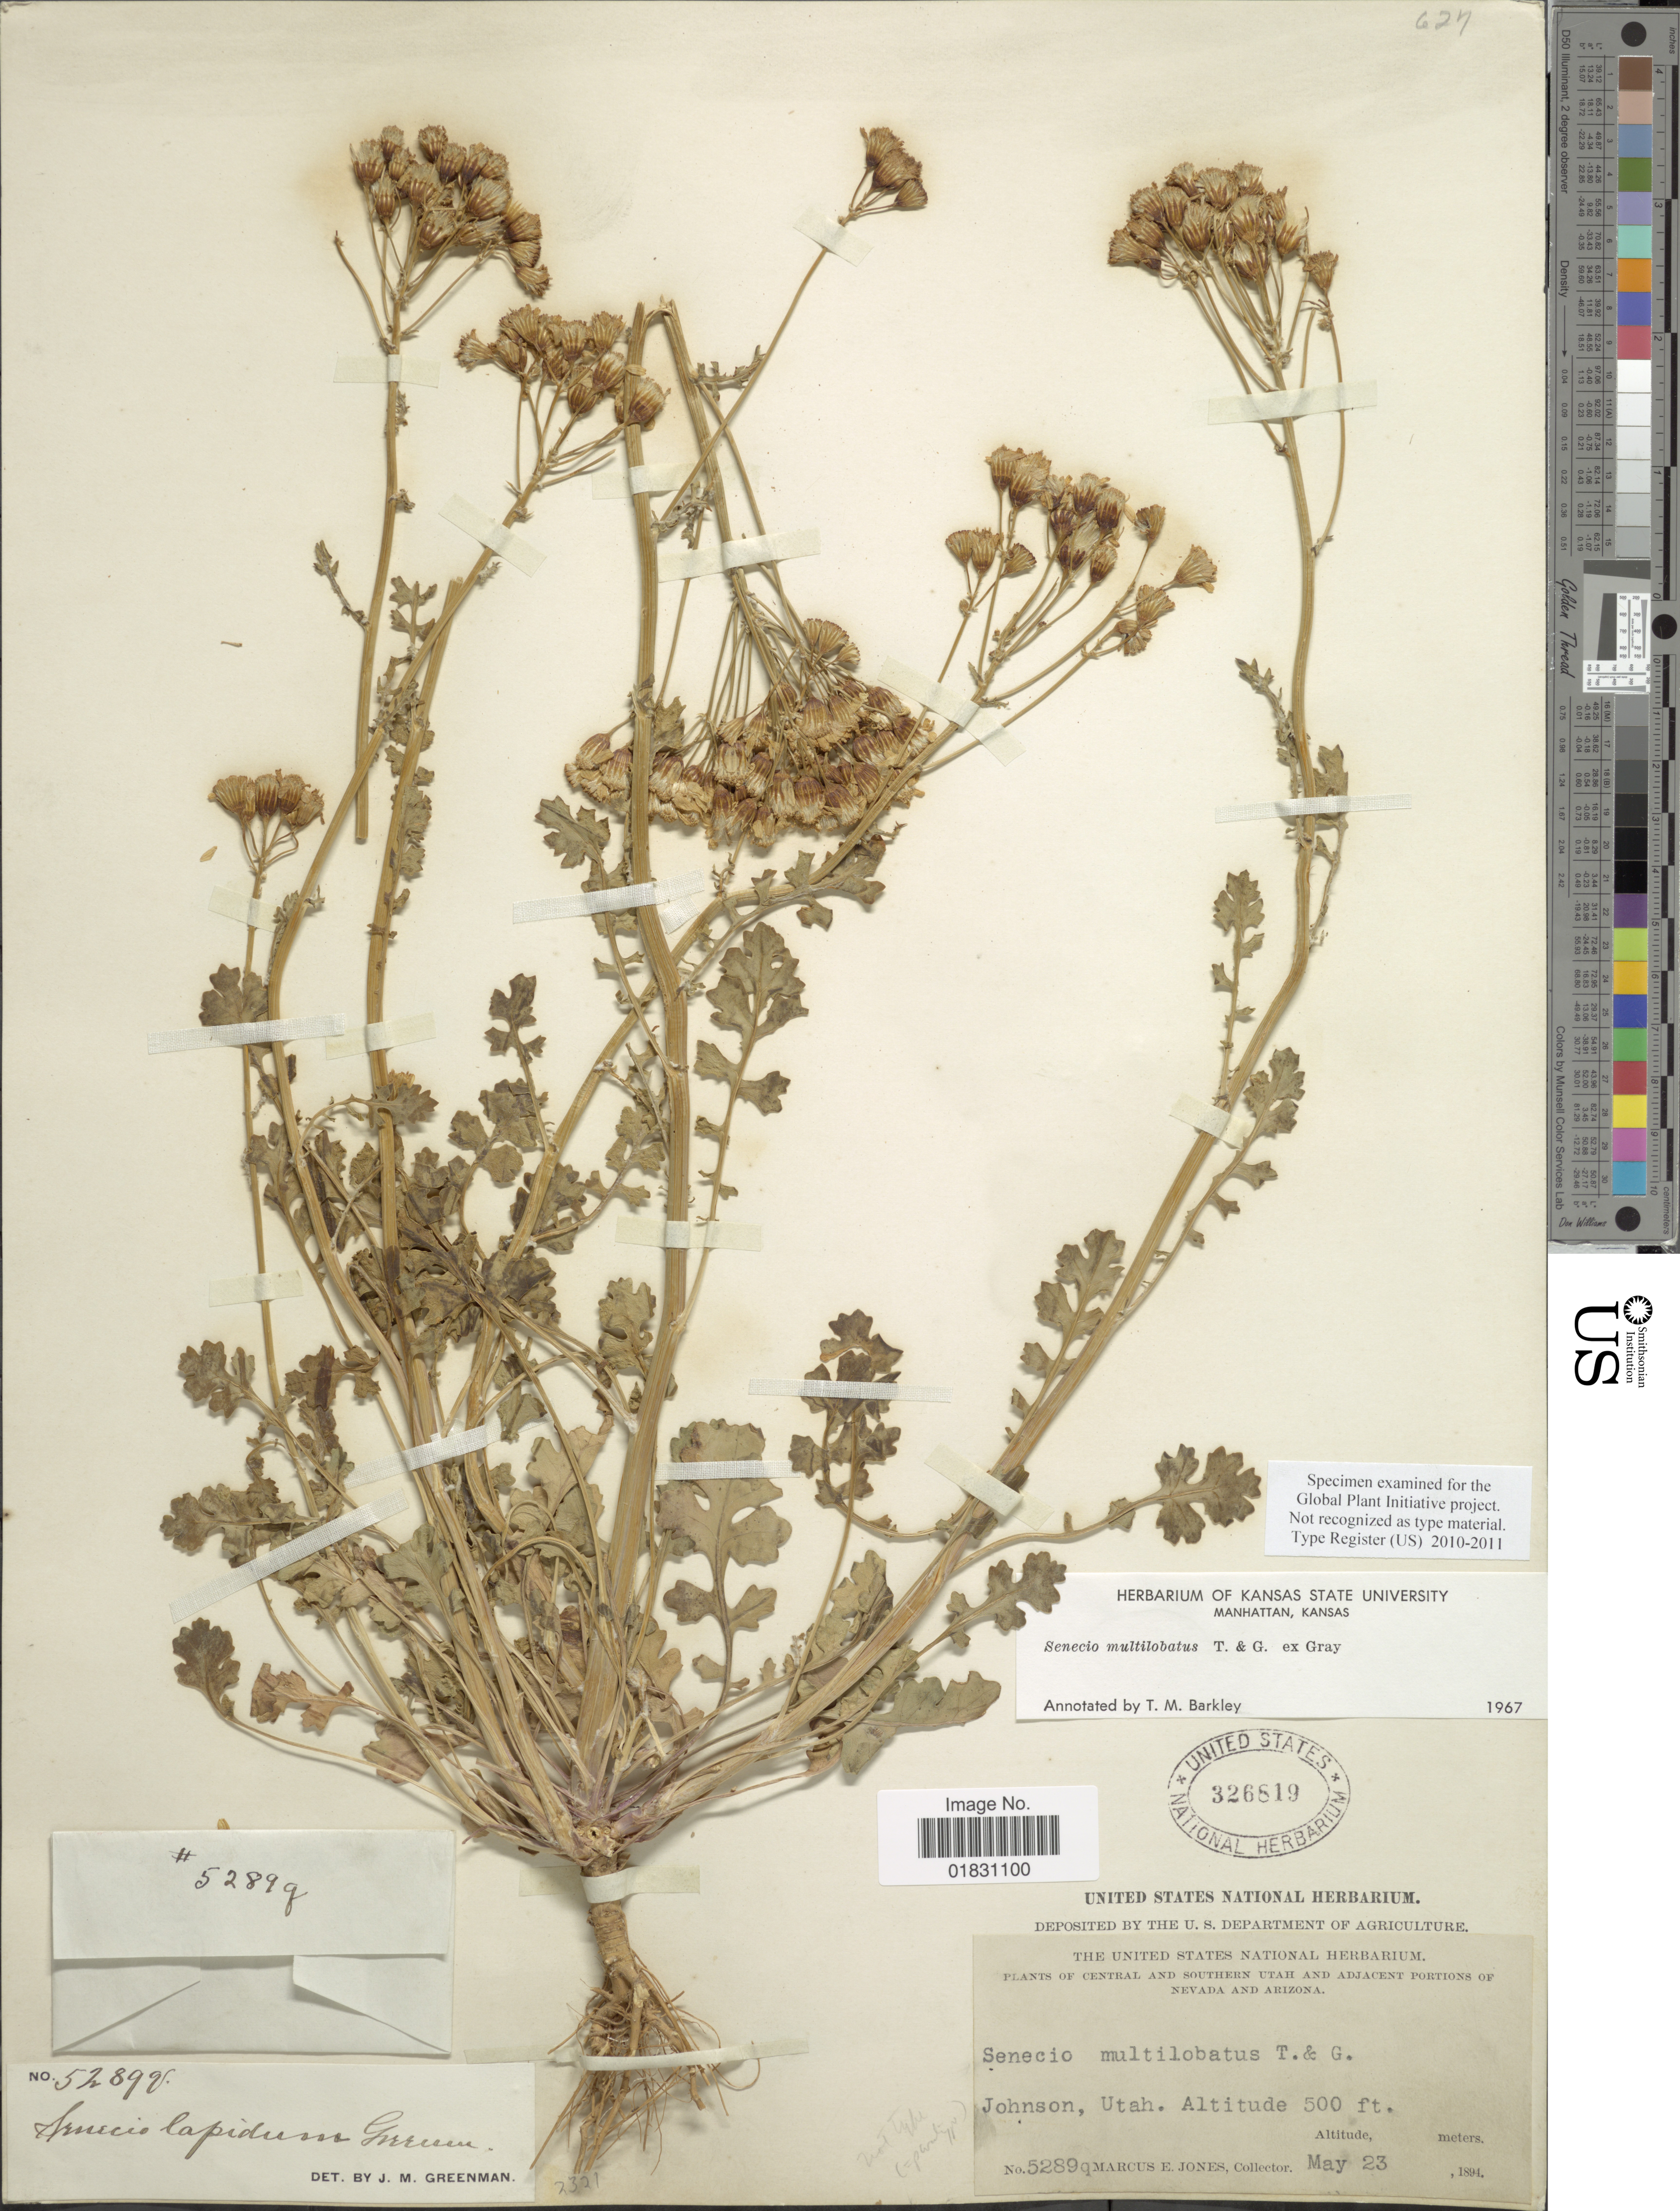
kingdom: Plantae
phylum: Tracheophyta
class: Magnoliopsida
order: Asterales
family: Asteraceae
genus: Packera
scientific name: Packera multilobata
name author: (Torr. & A. Gray) W.A. Weber & Á. Löve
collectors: M. E. Jones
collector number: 5289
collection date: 1894-05-23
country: United States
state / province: Utah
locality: Johnson, Utah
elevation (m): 152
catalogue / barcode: US 326819